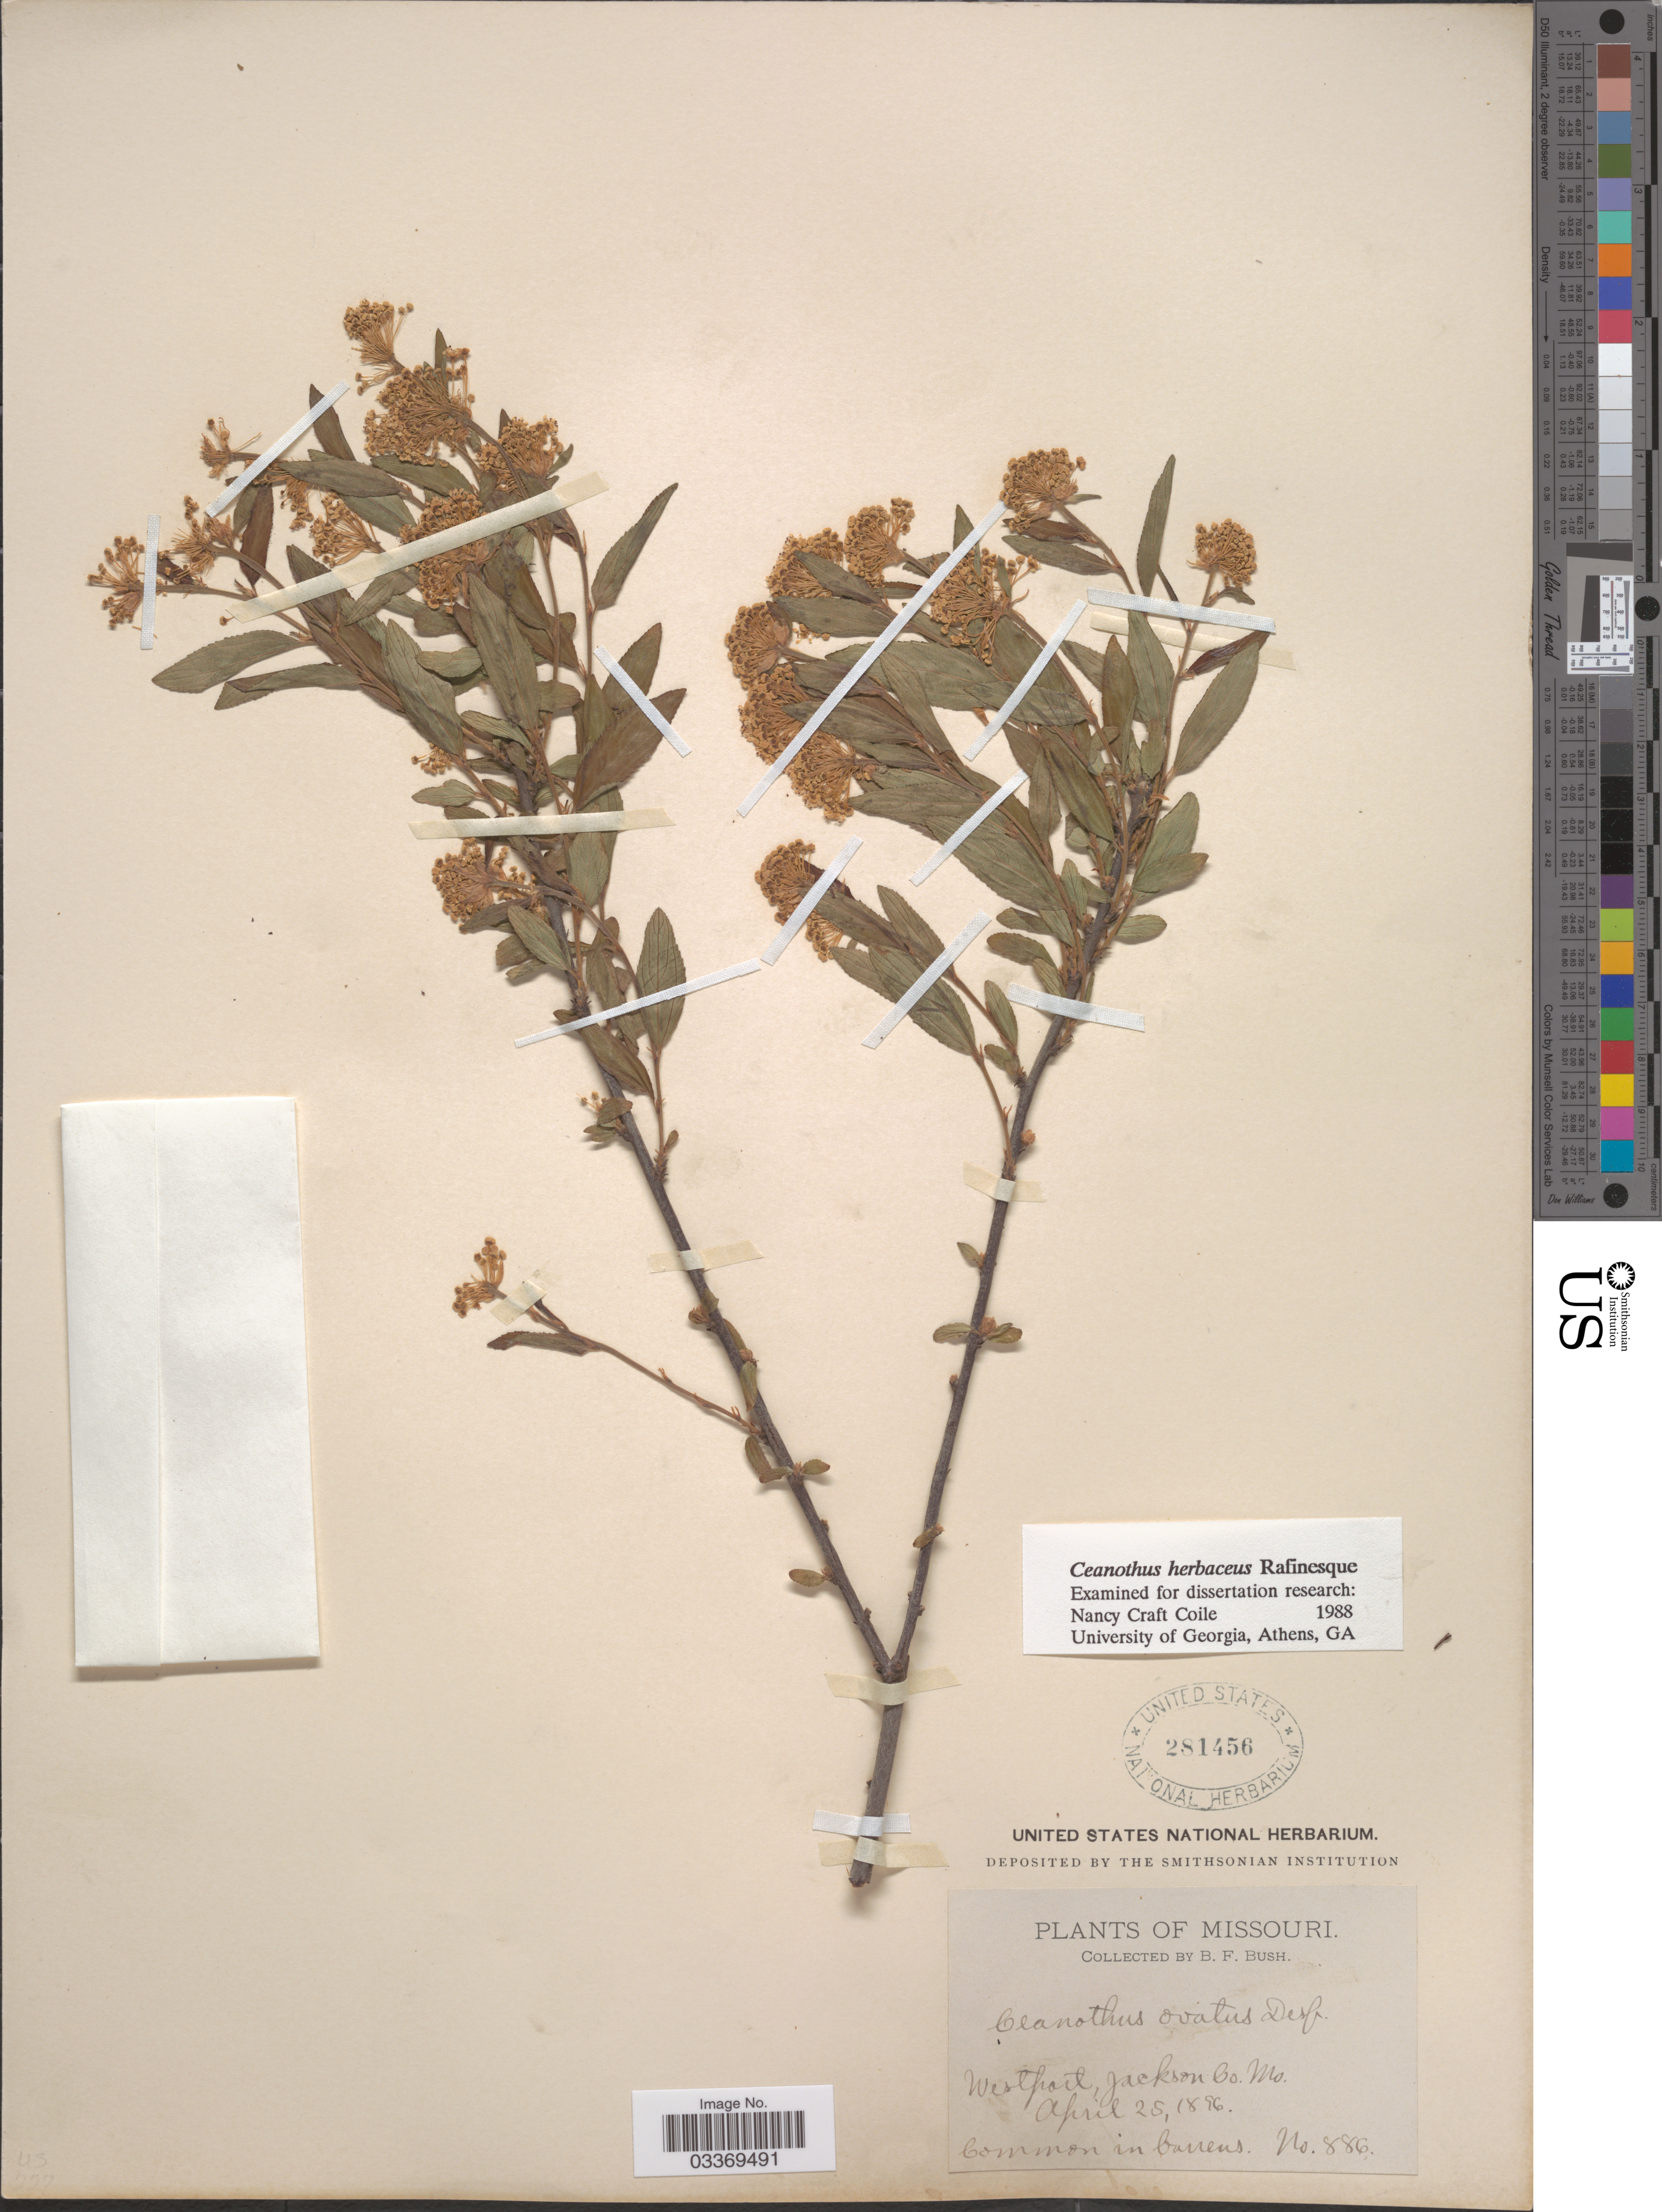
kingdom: Plantae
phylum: Tracheophyta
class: Magnoliopsida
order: Rosales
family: Rhamnaceae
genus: Ceanothus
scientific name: Ceanothus ovatus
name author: Desf.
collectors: B. F. Bush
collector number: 886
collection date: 1896-04-25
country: United States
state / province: Missouri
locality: Westport, Jackson Co.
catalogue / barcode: US 281456